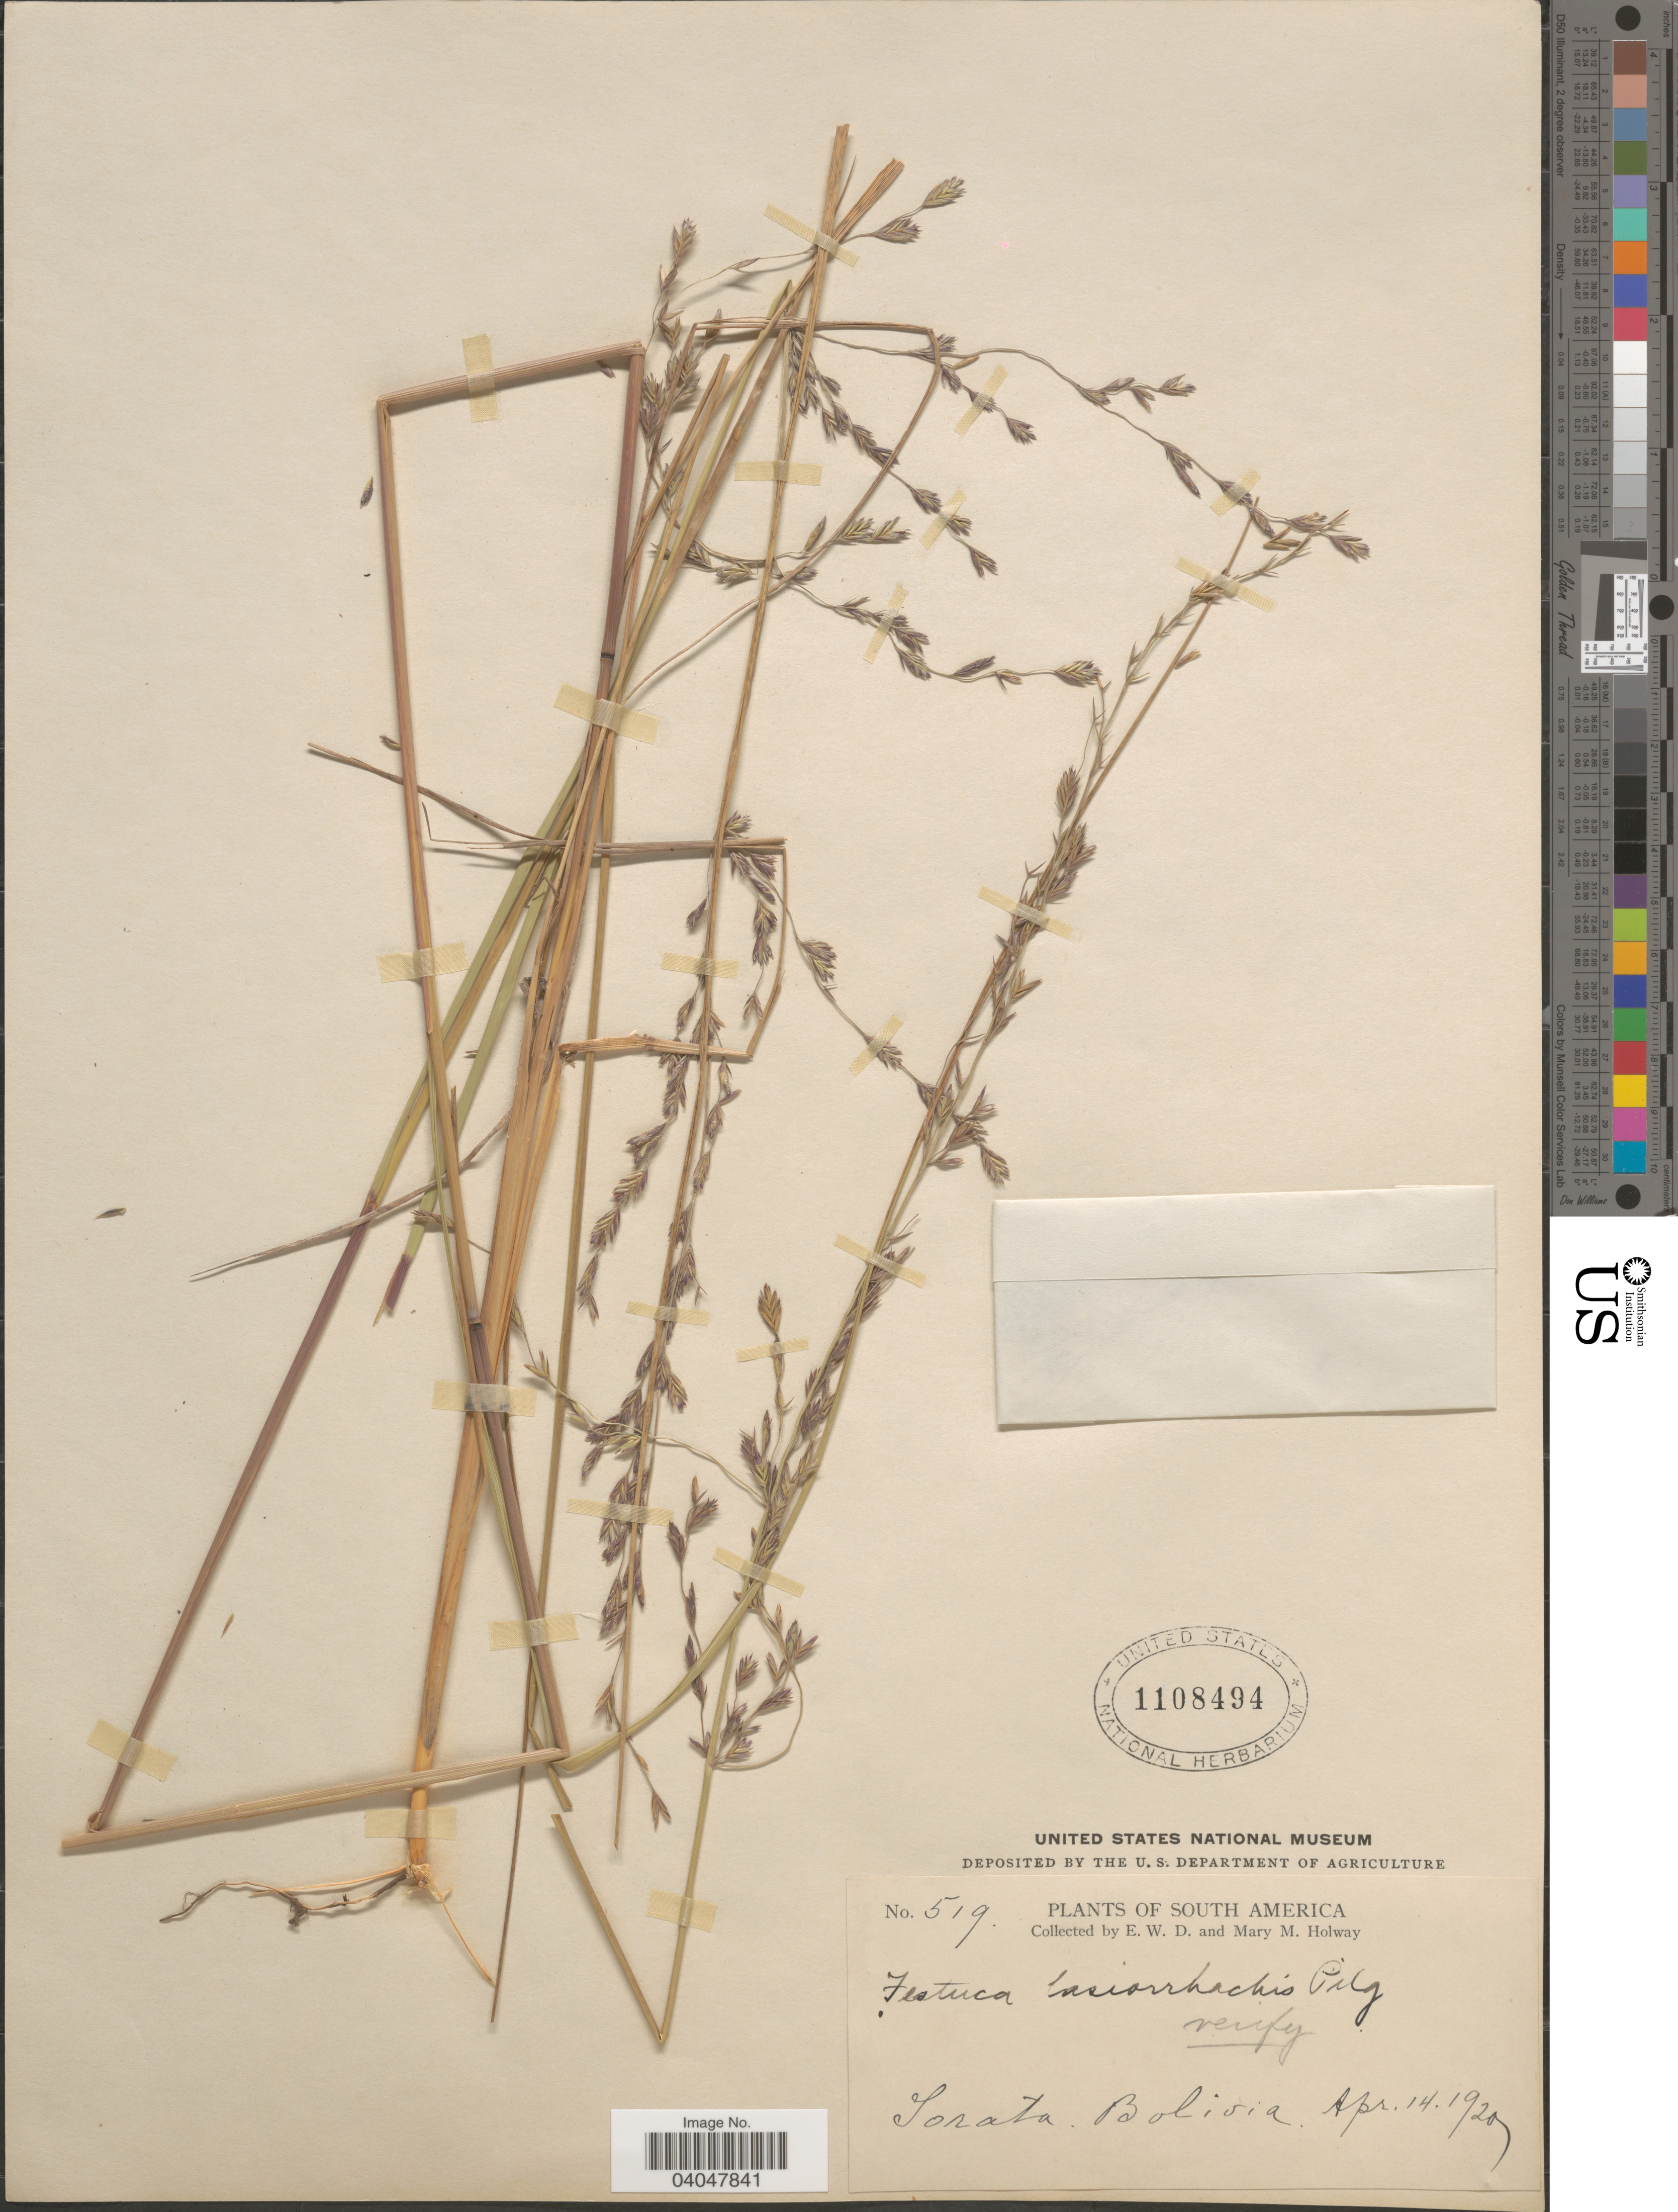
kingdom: Plantae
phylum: Tracheophyta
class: Liliopsida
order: Poales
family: Poaceae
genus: Festuca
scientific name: Festuca lasiorrhachis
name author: Pilg.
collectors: E. W. D. Holway & M. M. Holway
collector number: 519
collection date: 1929-04-14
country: Bolivia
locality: Sorata.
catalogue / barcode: US 1108494